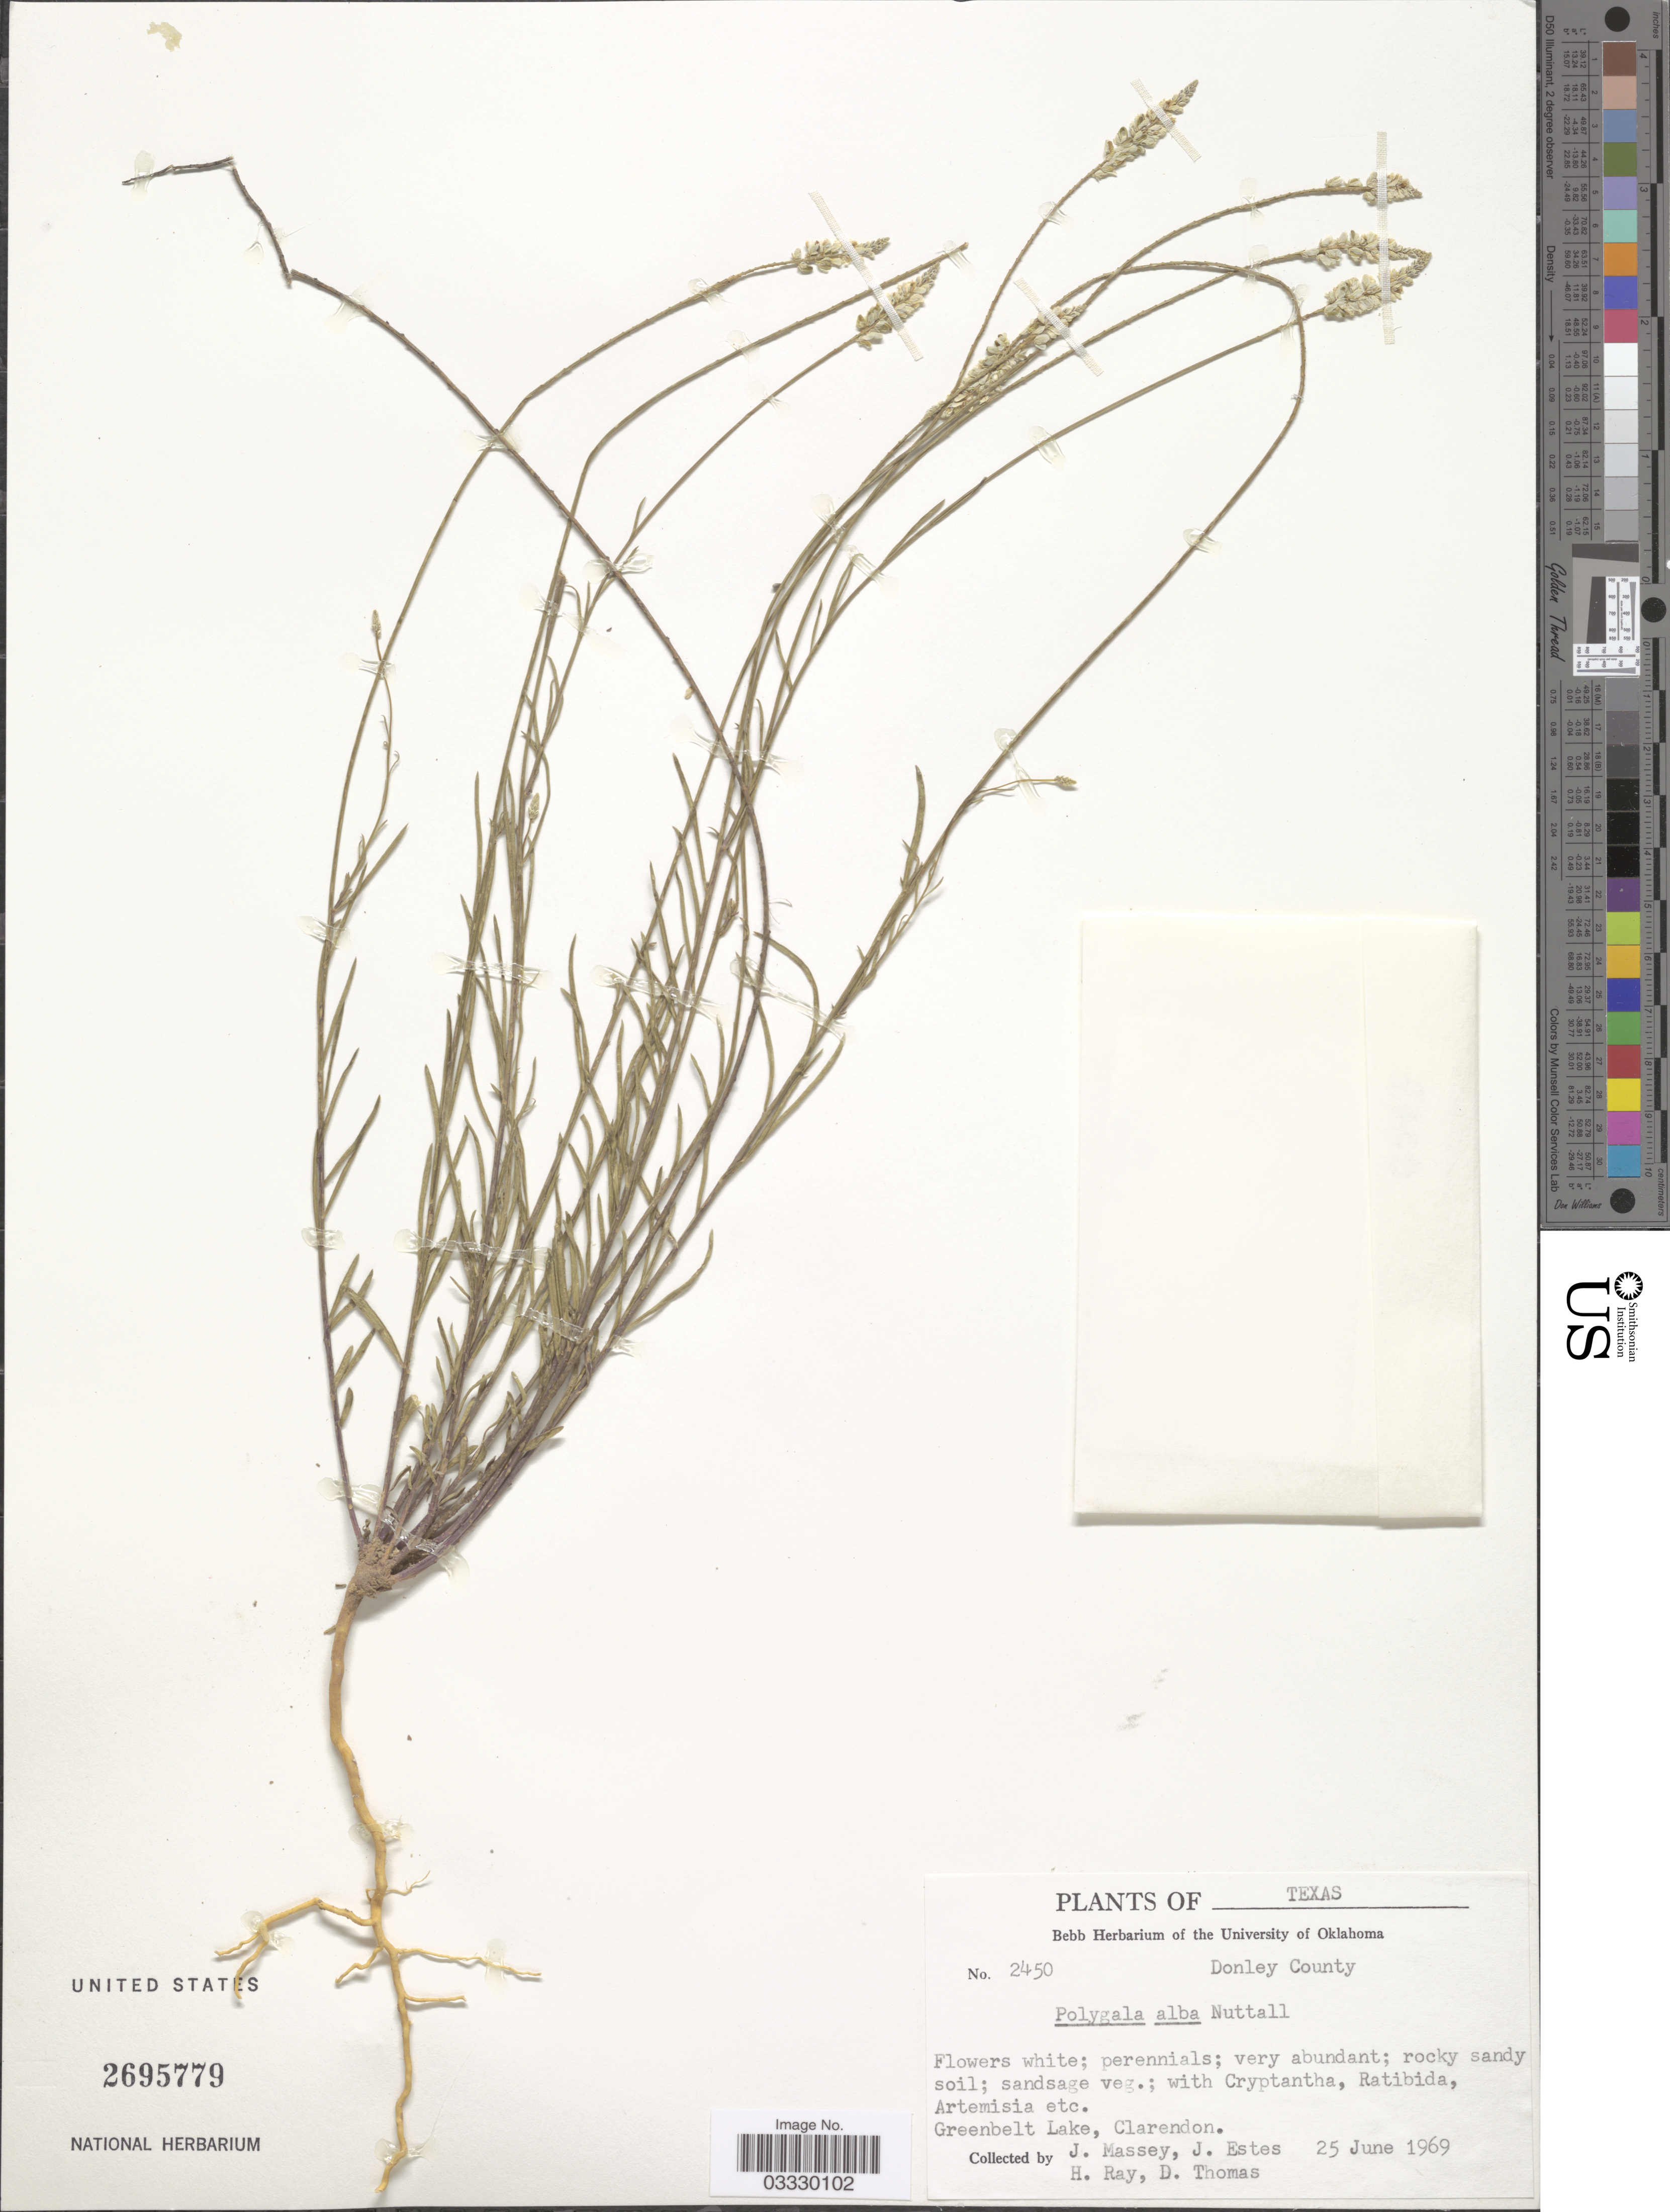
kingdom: Plantae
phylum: Tracheophyta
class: Magnoliopsida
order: Fabales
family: Polygalaceae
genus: Polygala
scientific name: Polygala alba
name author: Nutt.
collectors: J. Massey, J. Estes, H. Ray & D. Thomas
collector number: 2450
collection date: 1969-06-25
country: United States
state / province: Texas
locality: Donley County. Greenbelt Lake, Clarendon.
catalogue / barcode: US 2695779